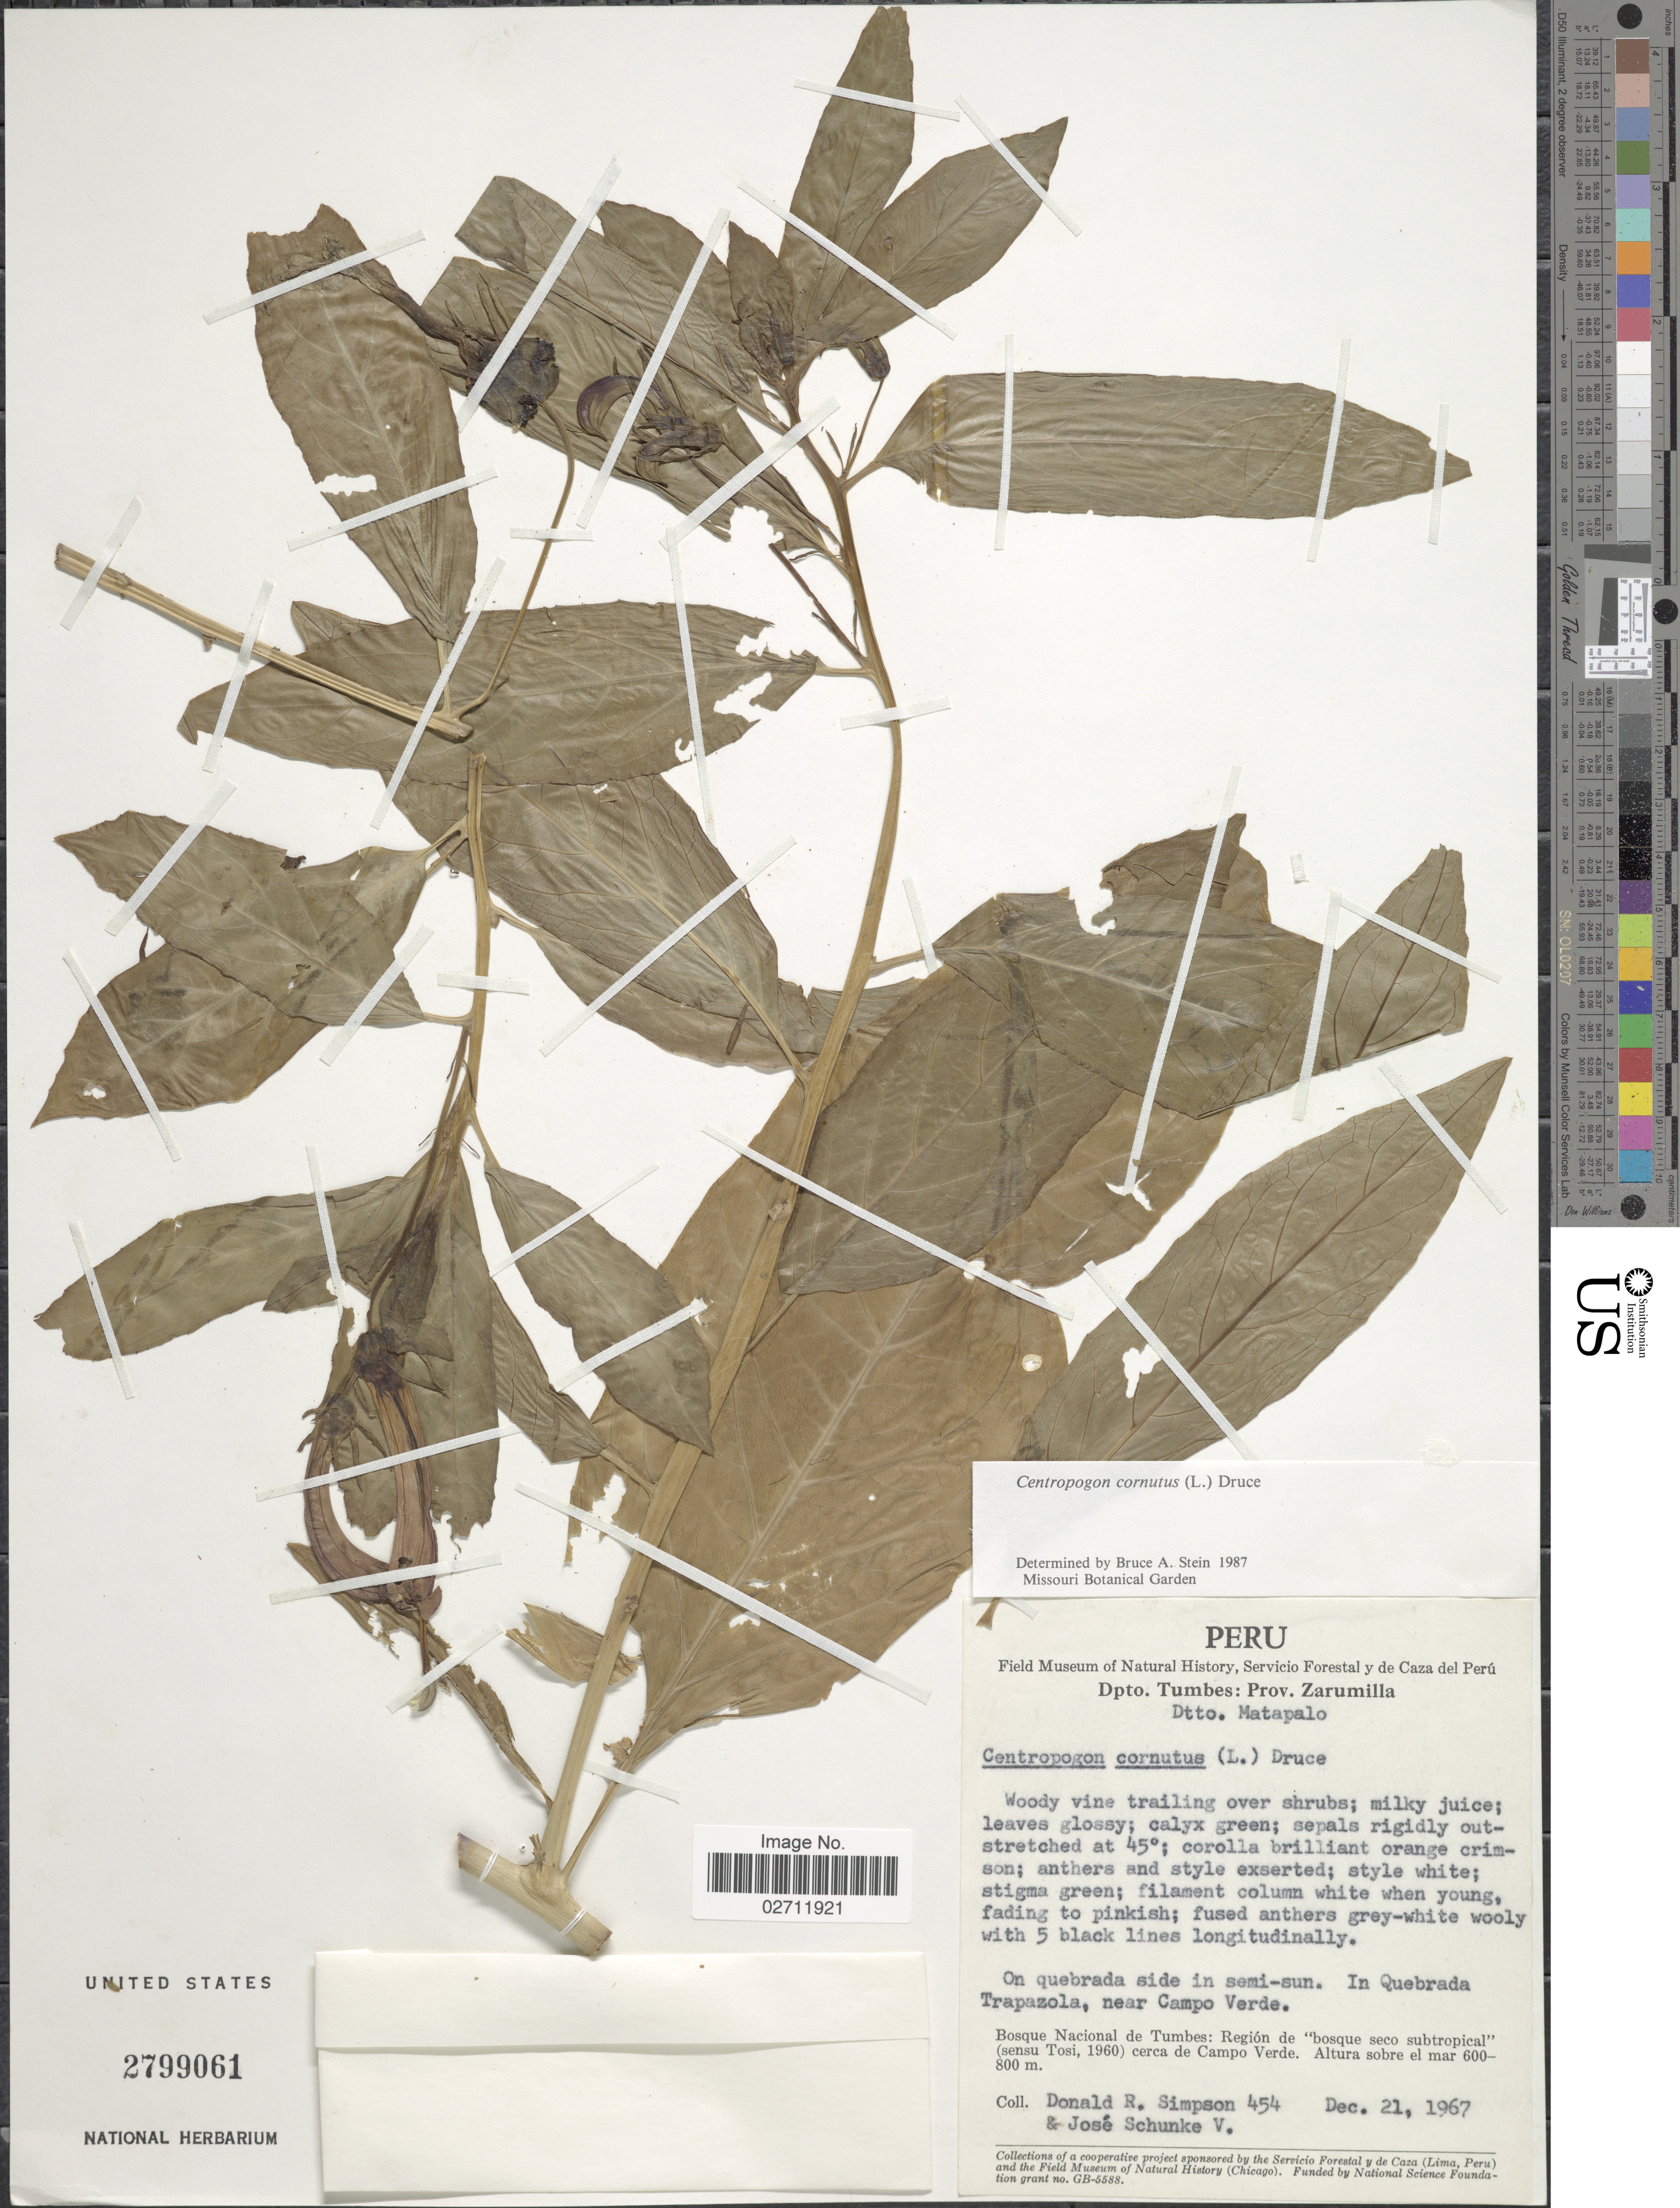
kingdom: Plantae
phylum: Tracheophyta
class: Magnoliopsida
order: Asterales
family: Campanulaceae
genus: Centropogon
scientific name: Centropogon cornutus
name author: (L.) Druce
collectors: D. R. Simpson & J. Schunke Vigo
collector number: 454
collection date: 1967-12-21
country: Peru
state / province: Tumbes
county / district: Zarumilla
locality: Prov. Zarumilla, Dtto. Matapalo, on quebrada side in semi-sun, in quebrada Trapazola, near Campo Verde, Bosque Nacional de Tumbes: Region de "bosque seco subtropical" cerca de Campo Verde.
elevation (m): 600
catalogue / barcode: US 2799061